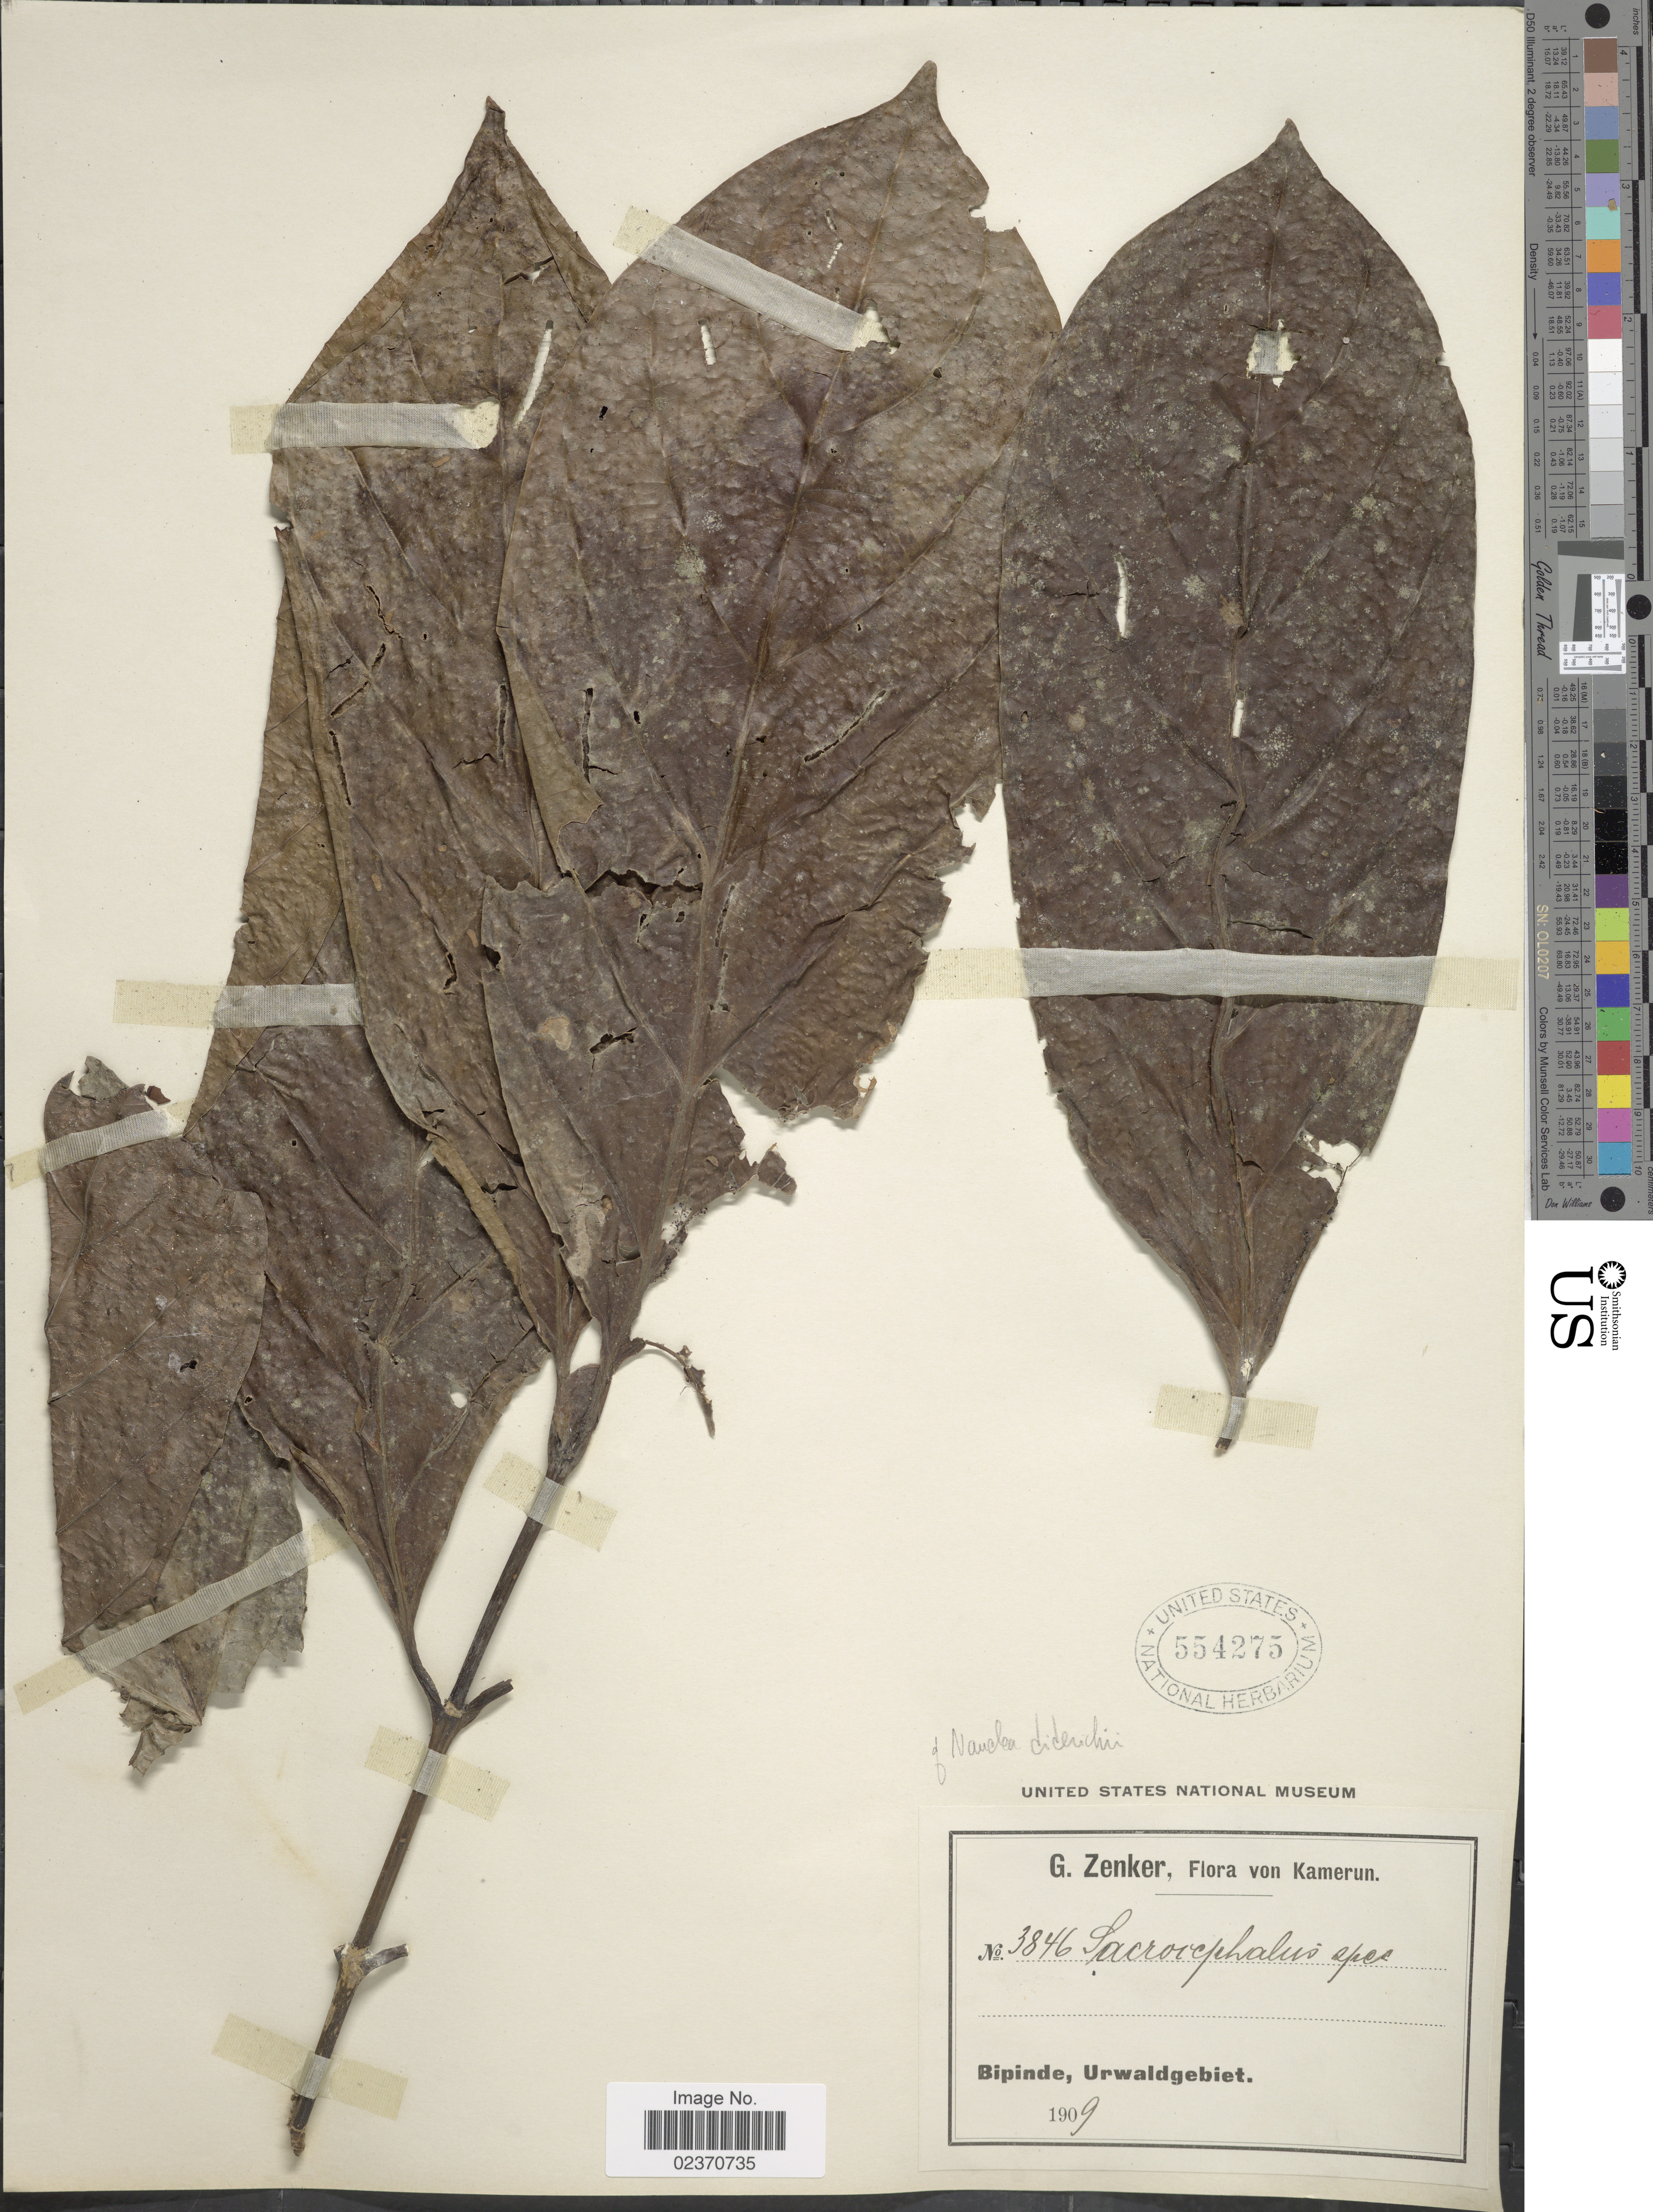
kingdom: Plantae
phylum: Tracheophyta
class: Magnoliopsida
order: Gentianales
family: Rubiaceae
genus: Nauclea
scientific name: Nauclea diderrichii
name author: (De Wild.) Merr.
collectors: G. A. Zenker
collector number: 3846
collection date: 1909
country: Cameroon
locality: Kamerun, Bipinde, Urwaldgebiet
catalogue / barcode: US 554275